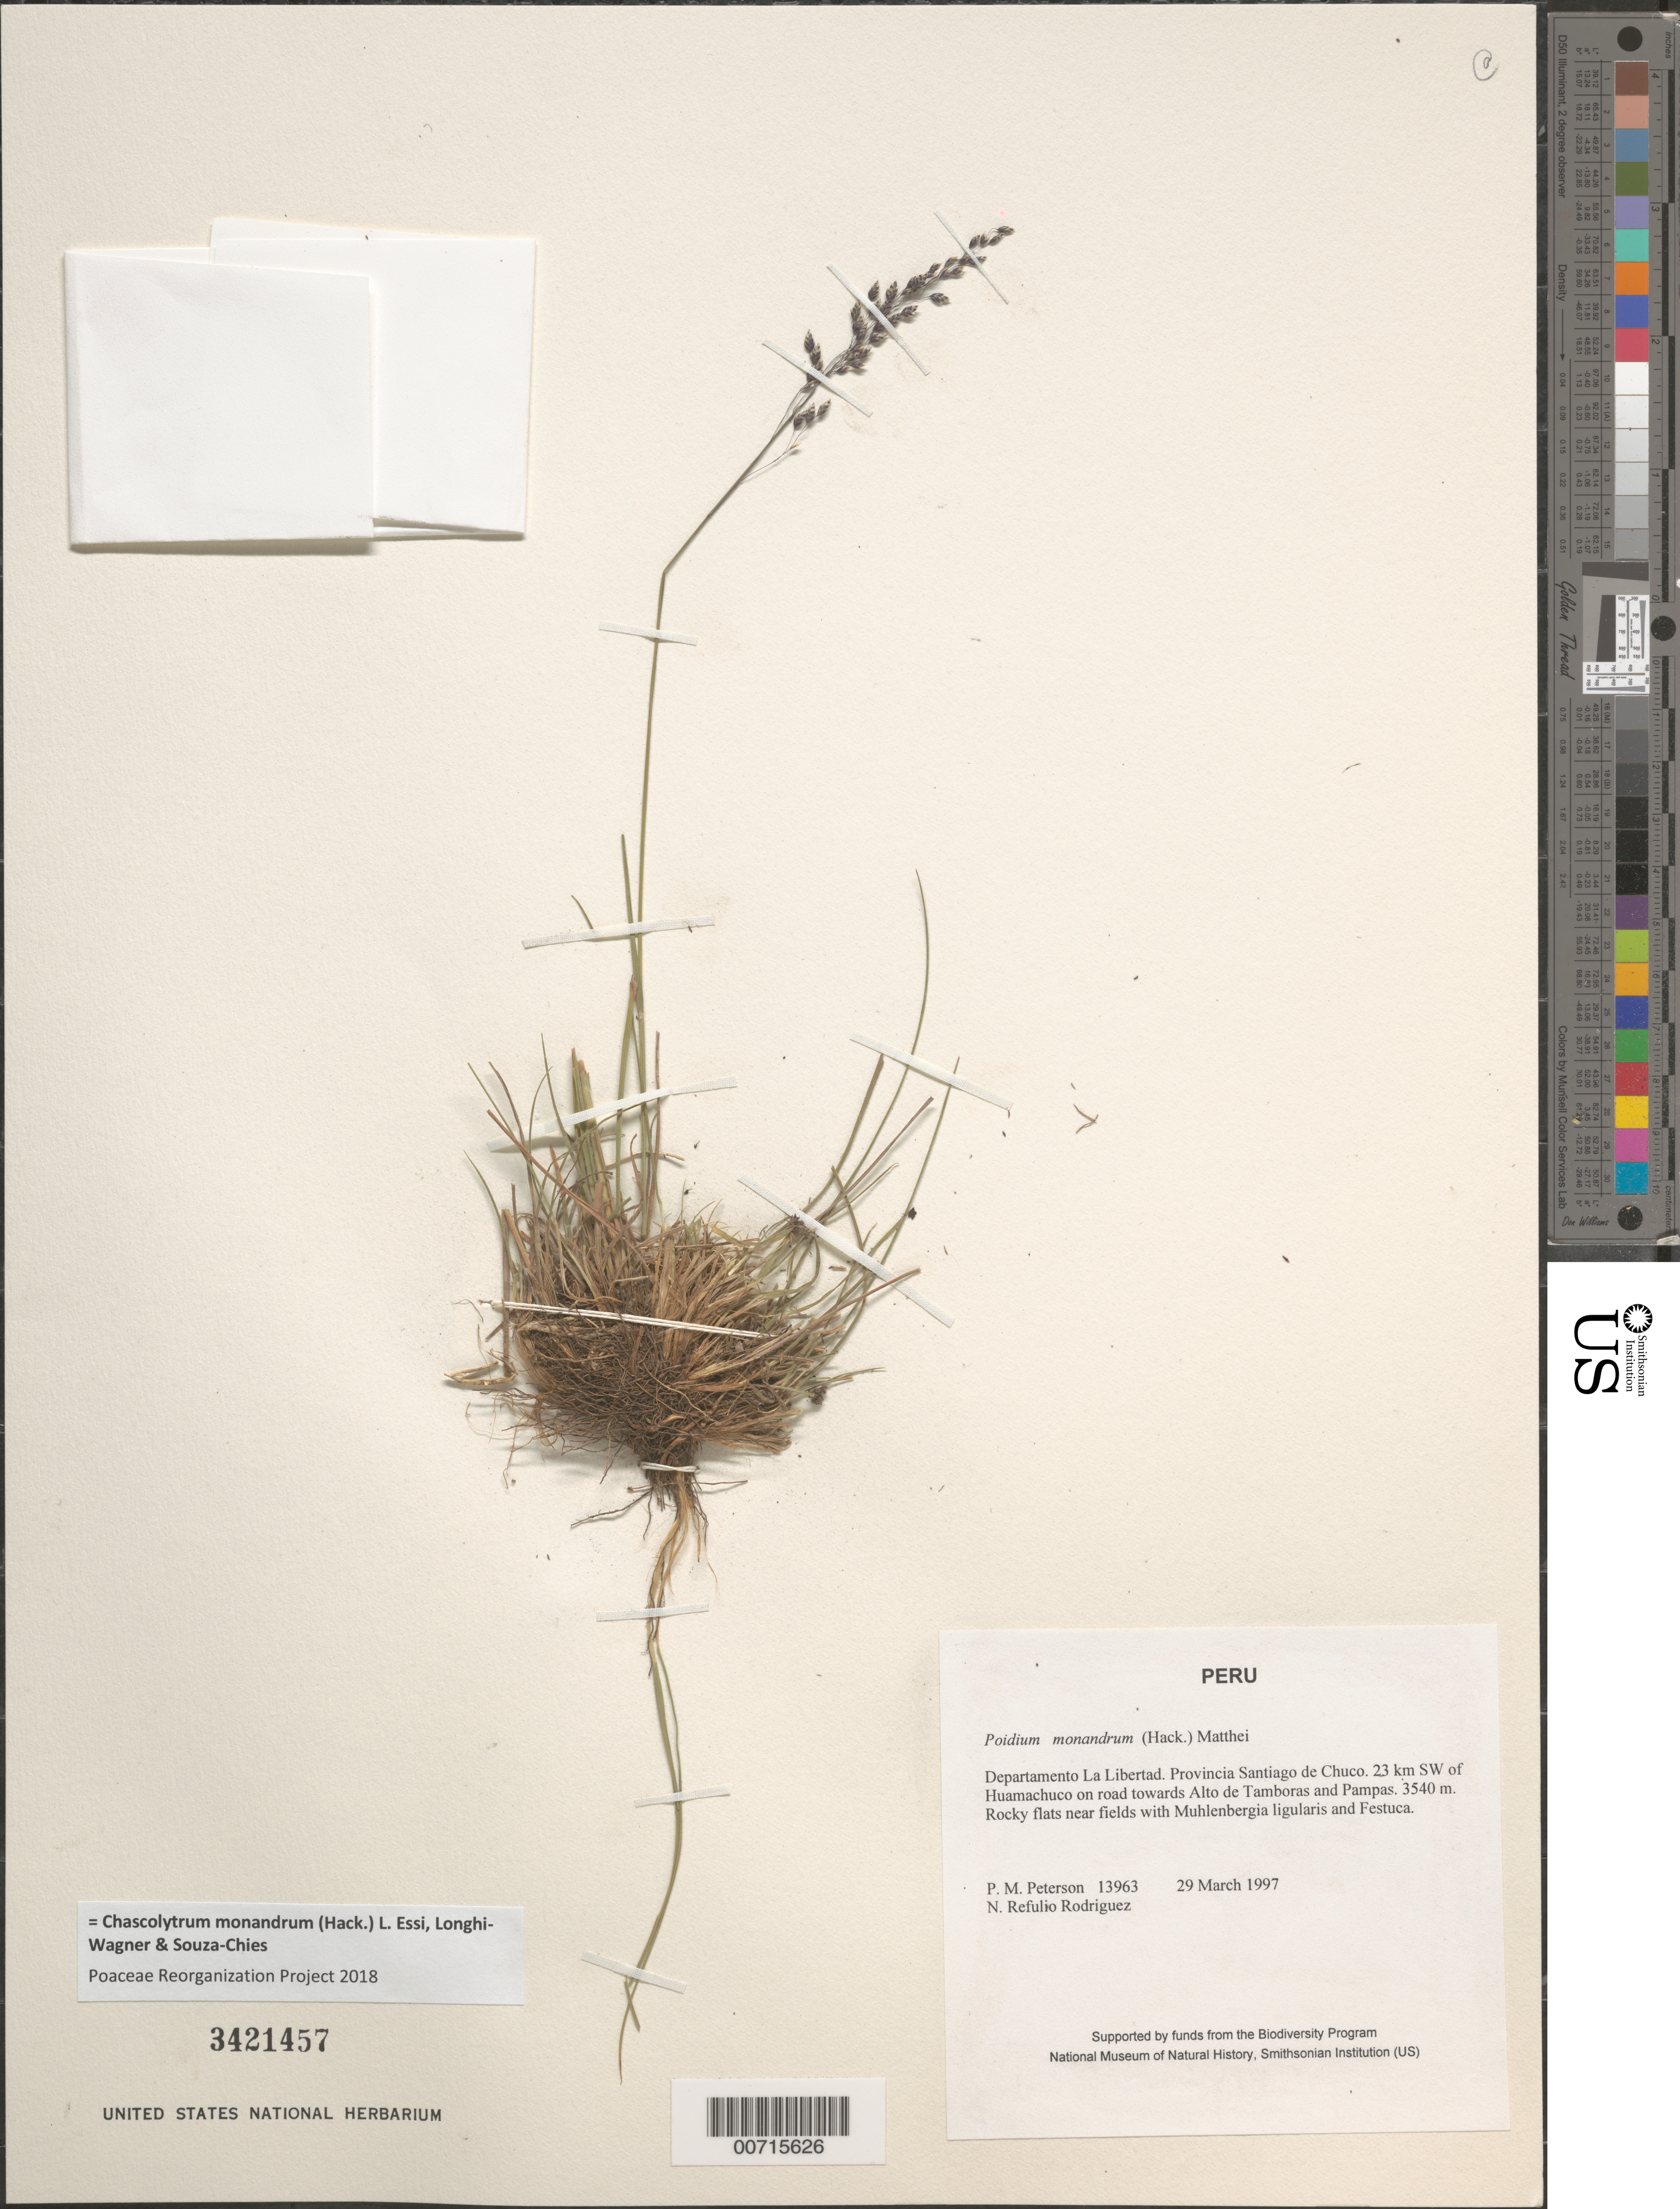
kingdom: Plantae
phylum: Tracheophyta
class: Liliopsida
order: Poales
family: Poaceae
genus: Chascolytrum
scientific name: Chascolytrum monandrum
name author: (Hack.) L. Essi et al.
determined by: Poaceae Reorganization Project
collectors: P. M. Peterson & N. Refulio-Rodríguez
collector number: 13963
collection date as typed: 29 Mar 1997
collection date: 1997-03-29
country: Peru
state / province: La Libertad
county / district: Santiago de Chuco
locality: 23 km SW of Huamachuco on road towards Alto de Tamboras and Pampas.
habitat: Rocky flats near fields with Muhlenbergia ligularis and Festuca.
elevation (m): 3540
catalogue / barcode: US 3421457